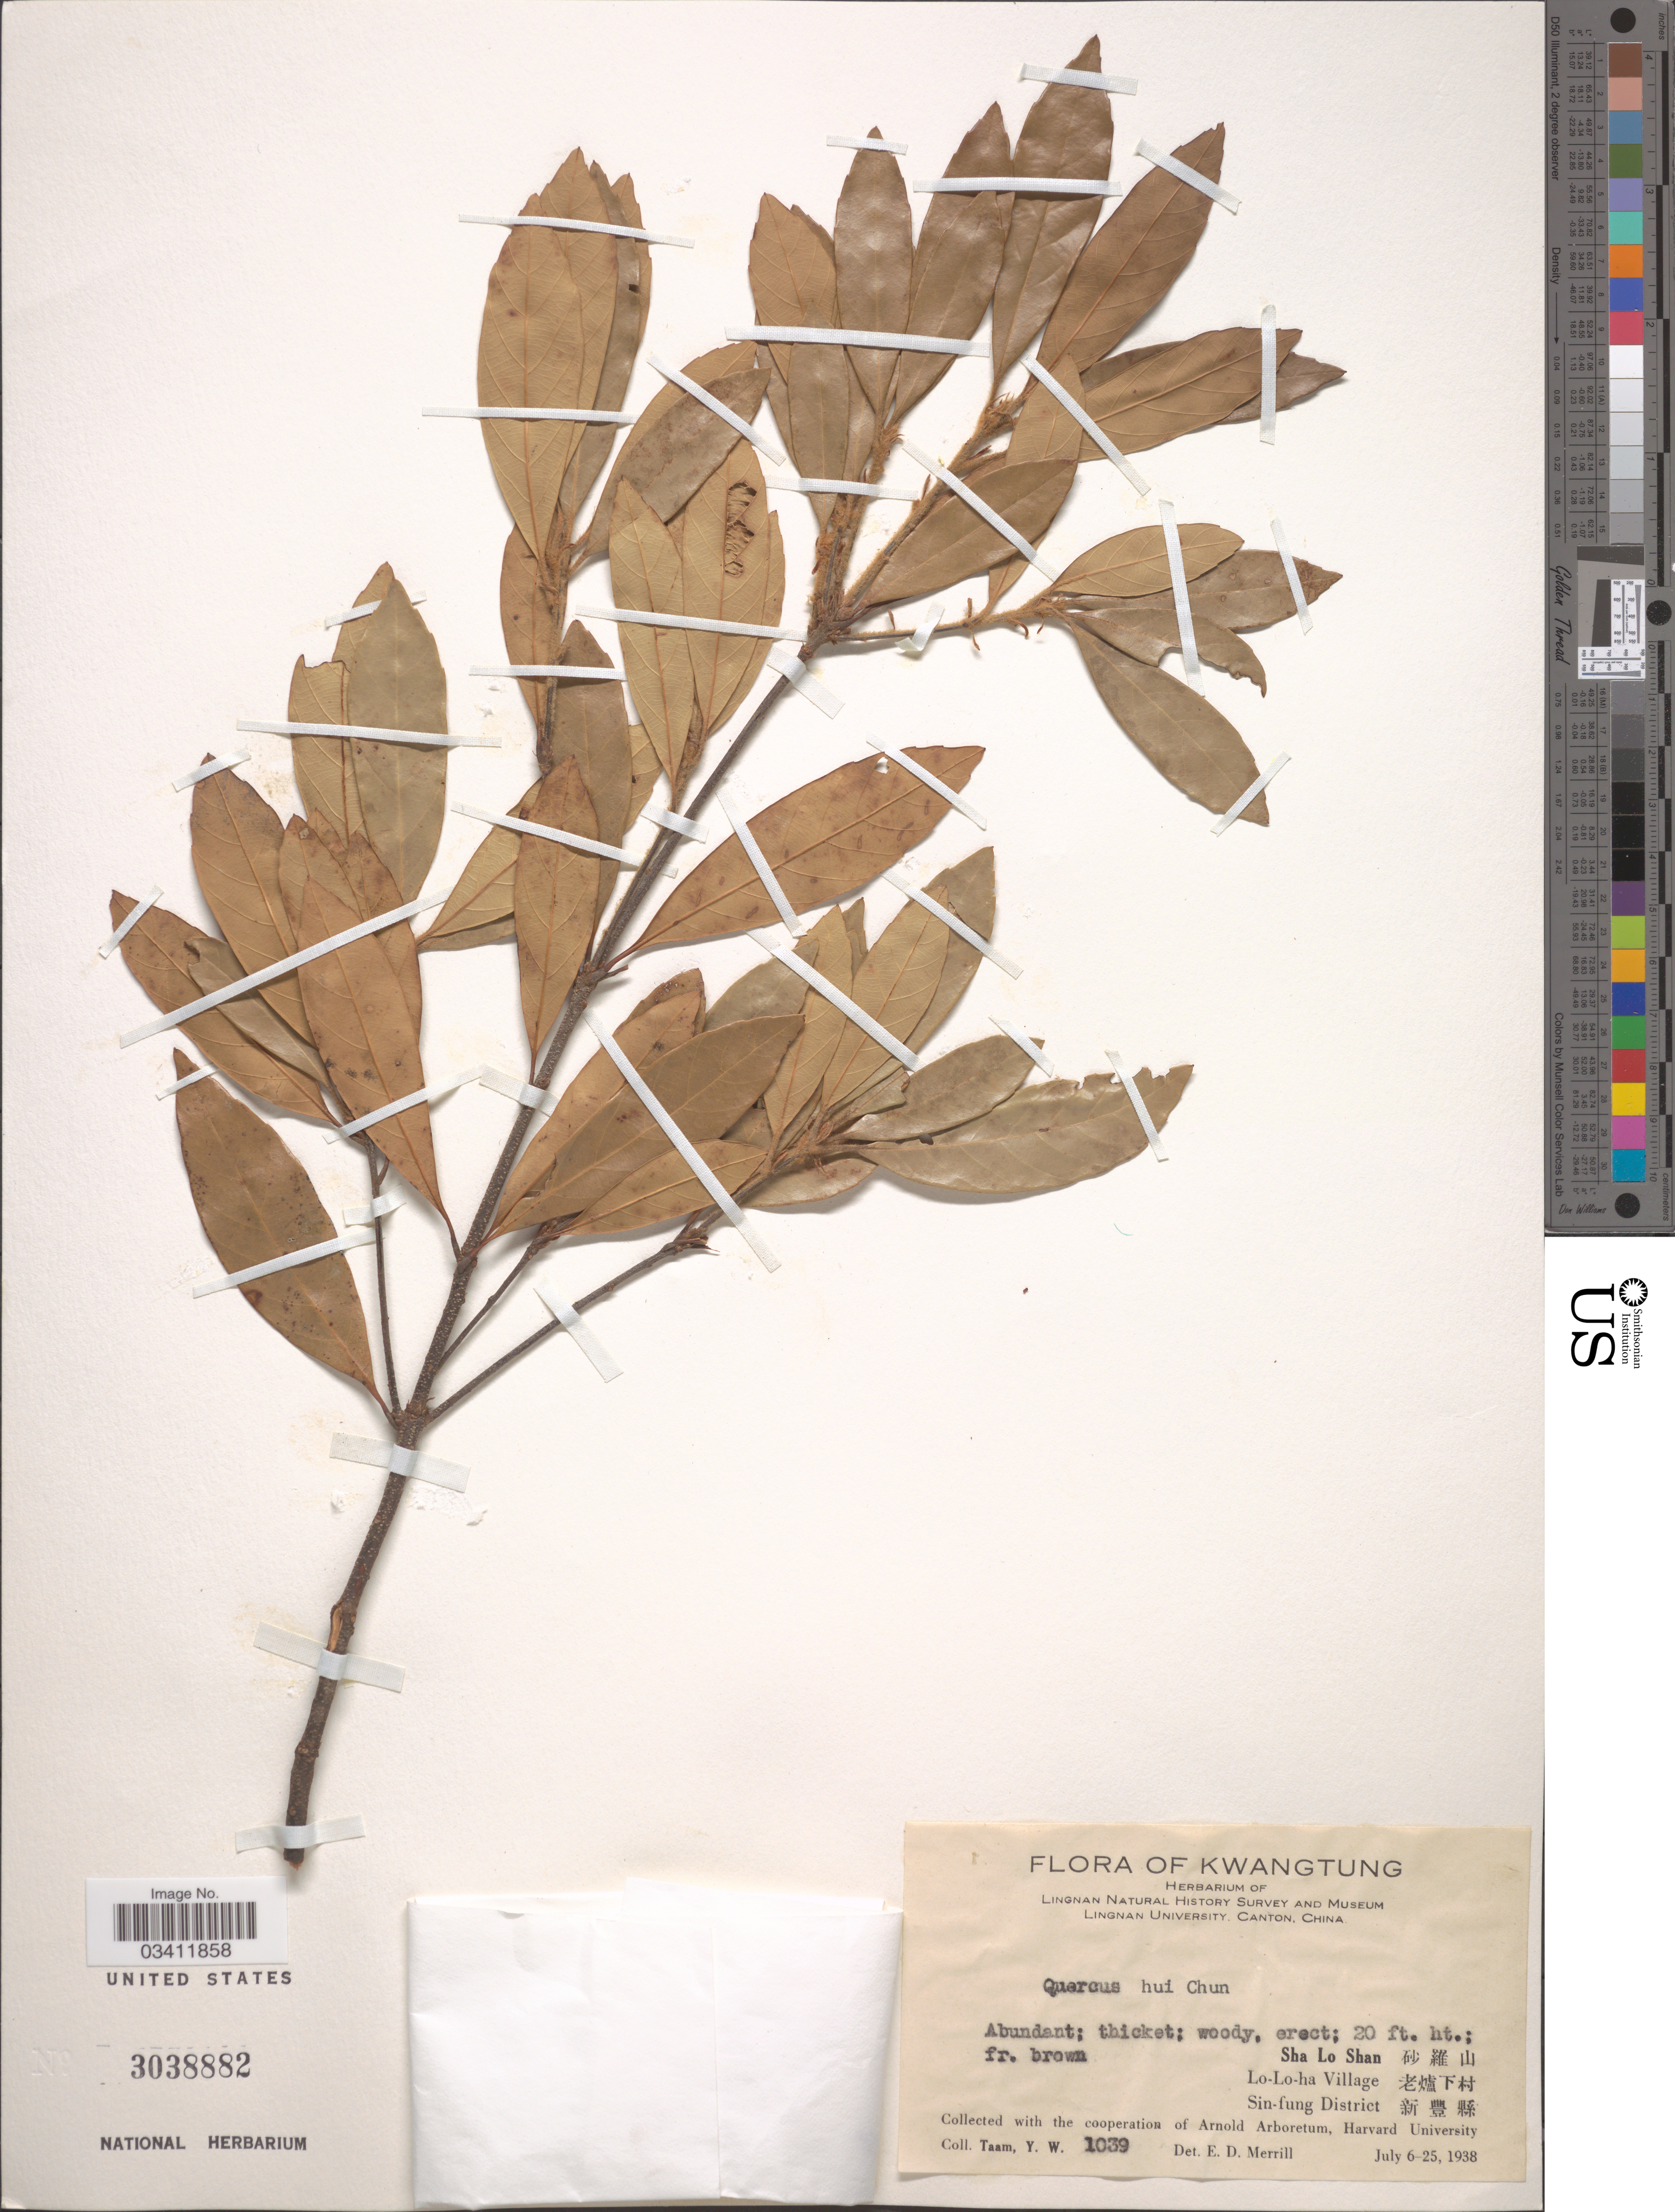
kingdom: Plantae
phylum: Tracheophyta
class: Magnoliopsida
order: Fagales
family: Fagaceae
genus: Quercus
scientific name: Quercus hui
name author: Chun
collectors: Y. W. Taam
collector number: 1039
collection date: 1938-07-06/1938-07-25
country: China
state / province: Guangdong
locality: Kwatung.Sha Lo Shan Lo-Lo-ha Village Sin-fung Distrct .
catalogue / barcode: US 3038882